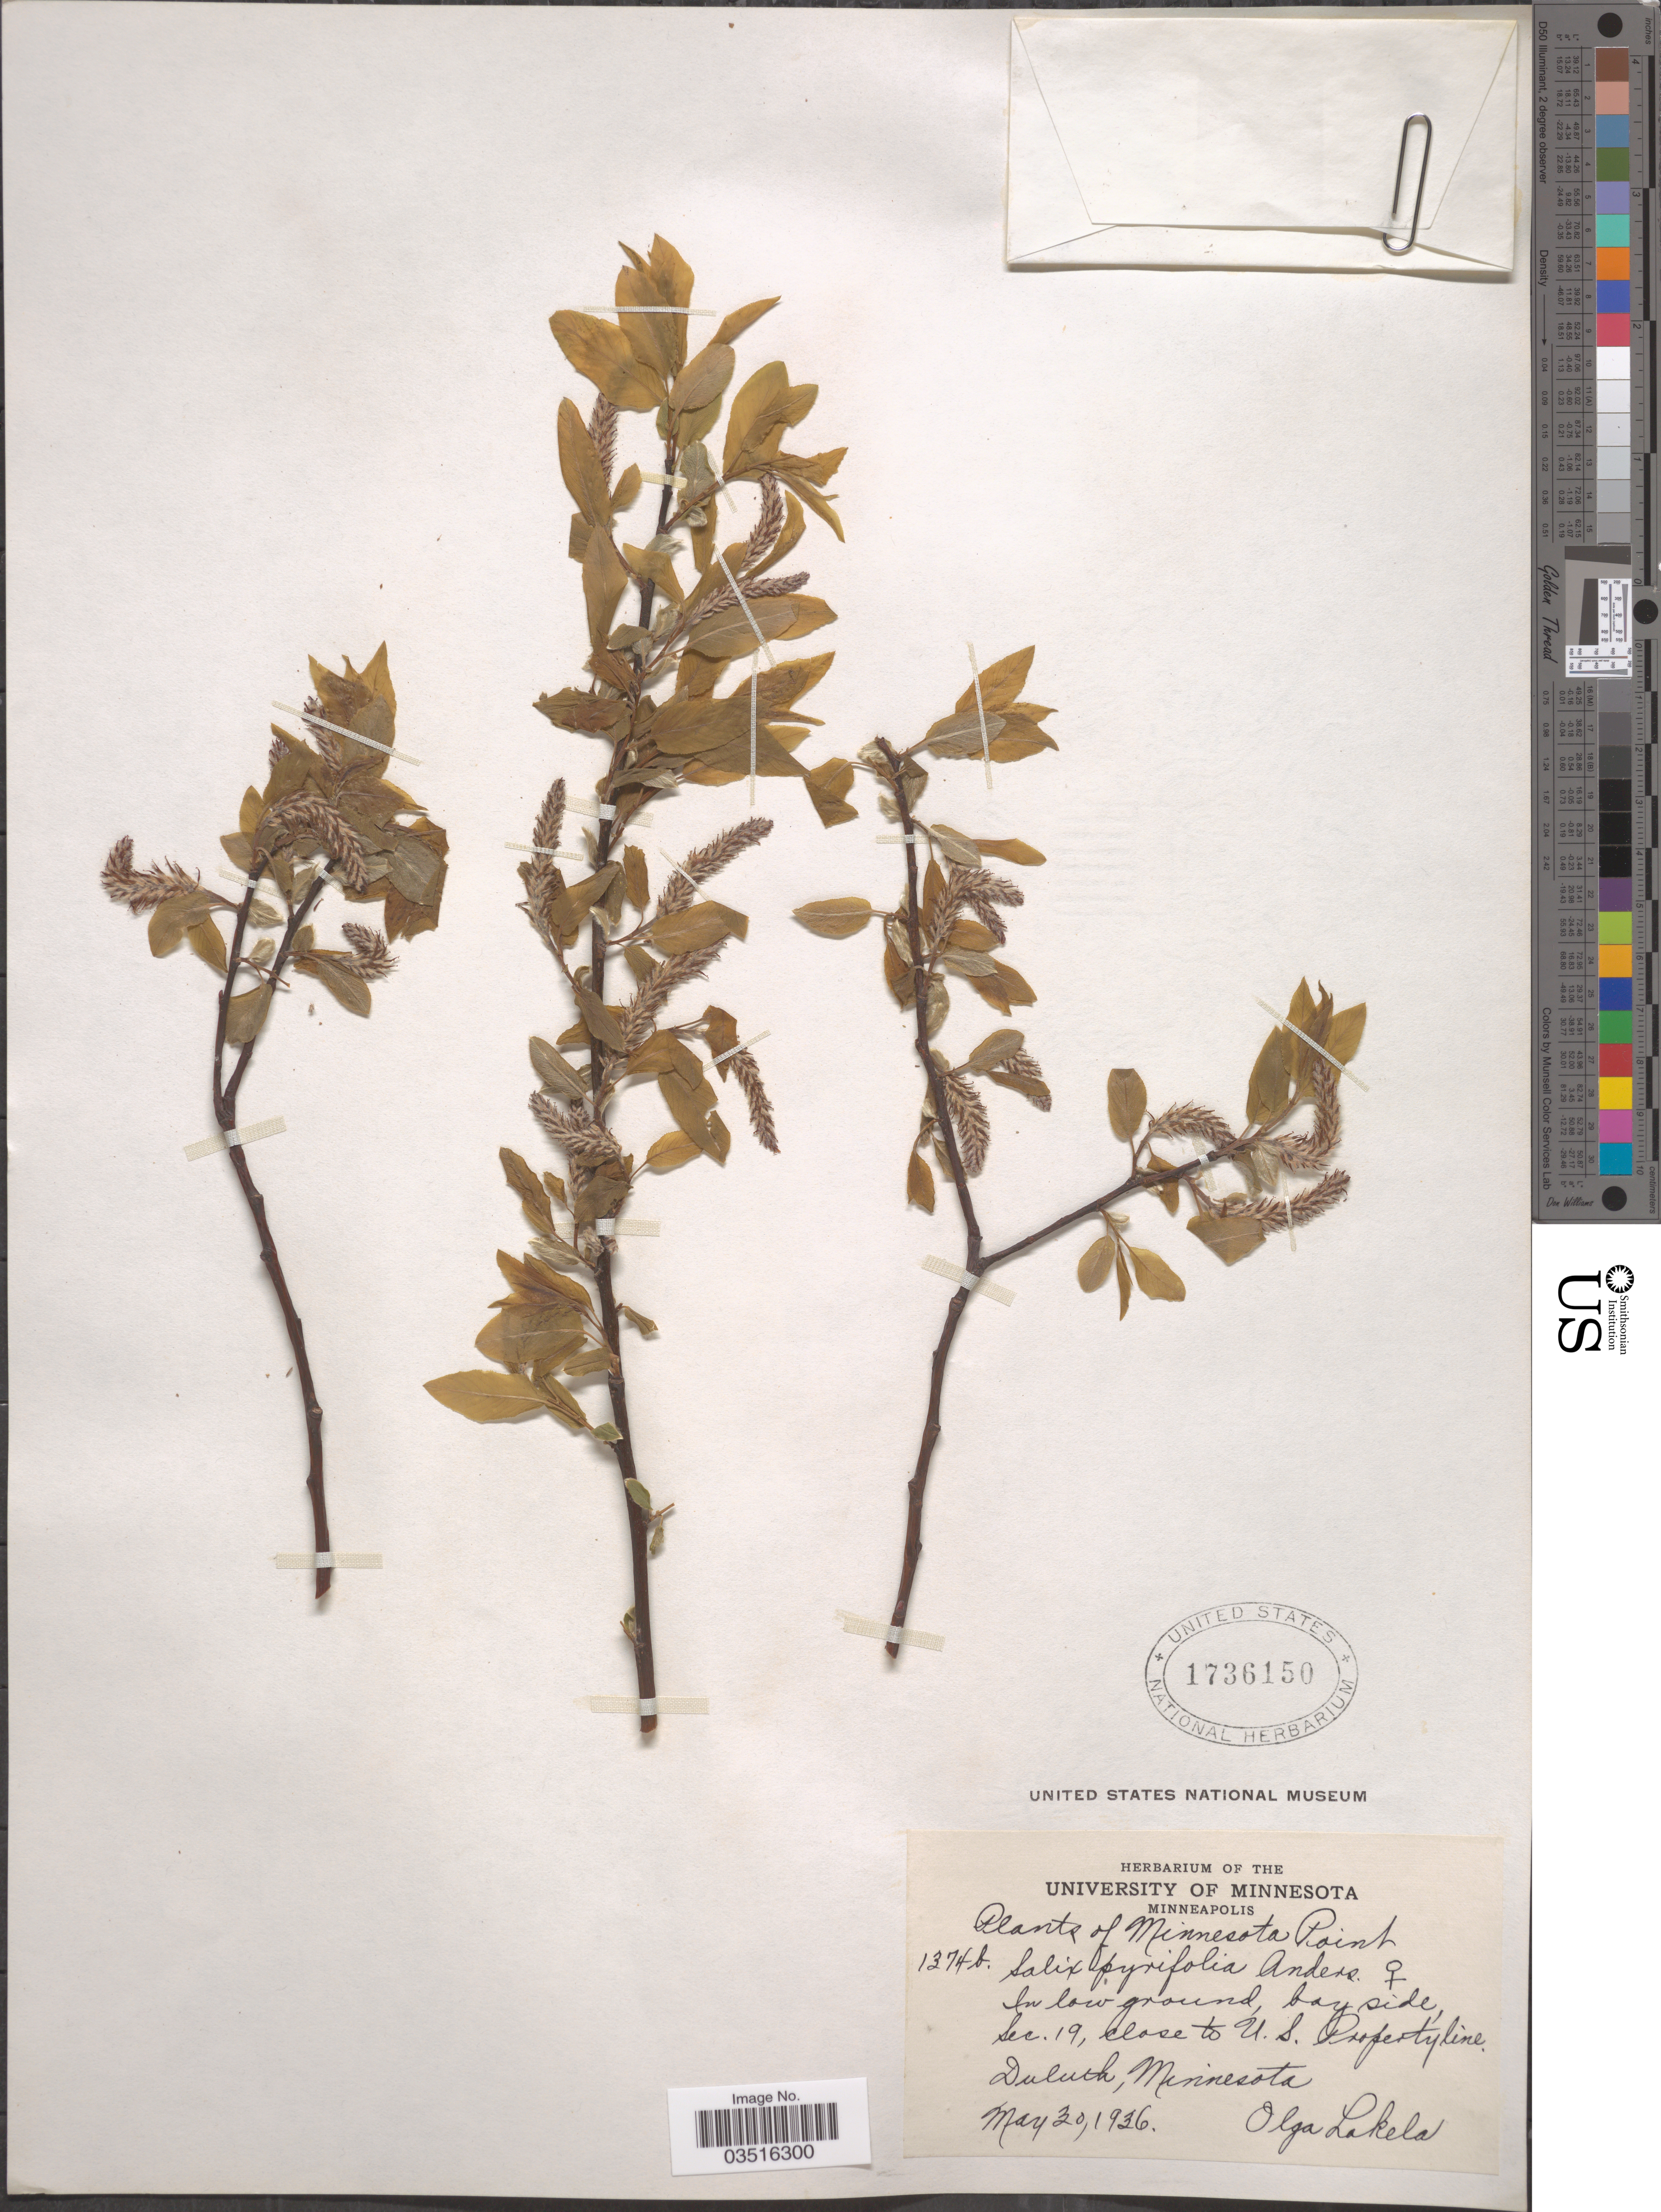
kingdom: Plantae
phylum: Tracheophyta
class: Magnoliopsida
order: Malpighiales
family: Salicaceae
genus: Salix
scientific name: Salix pyrifolia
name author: Ledeb.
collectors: O. K. Lakela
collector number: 1374b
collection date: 1936-05-30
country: United States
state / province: Minnesota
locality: Bay side Sec. 19, close to U. S. Property line. Duluth.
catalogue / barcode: US 1736150